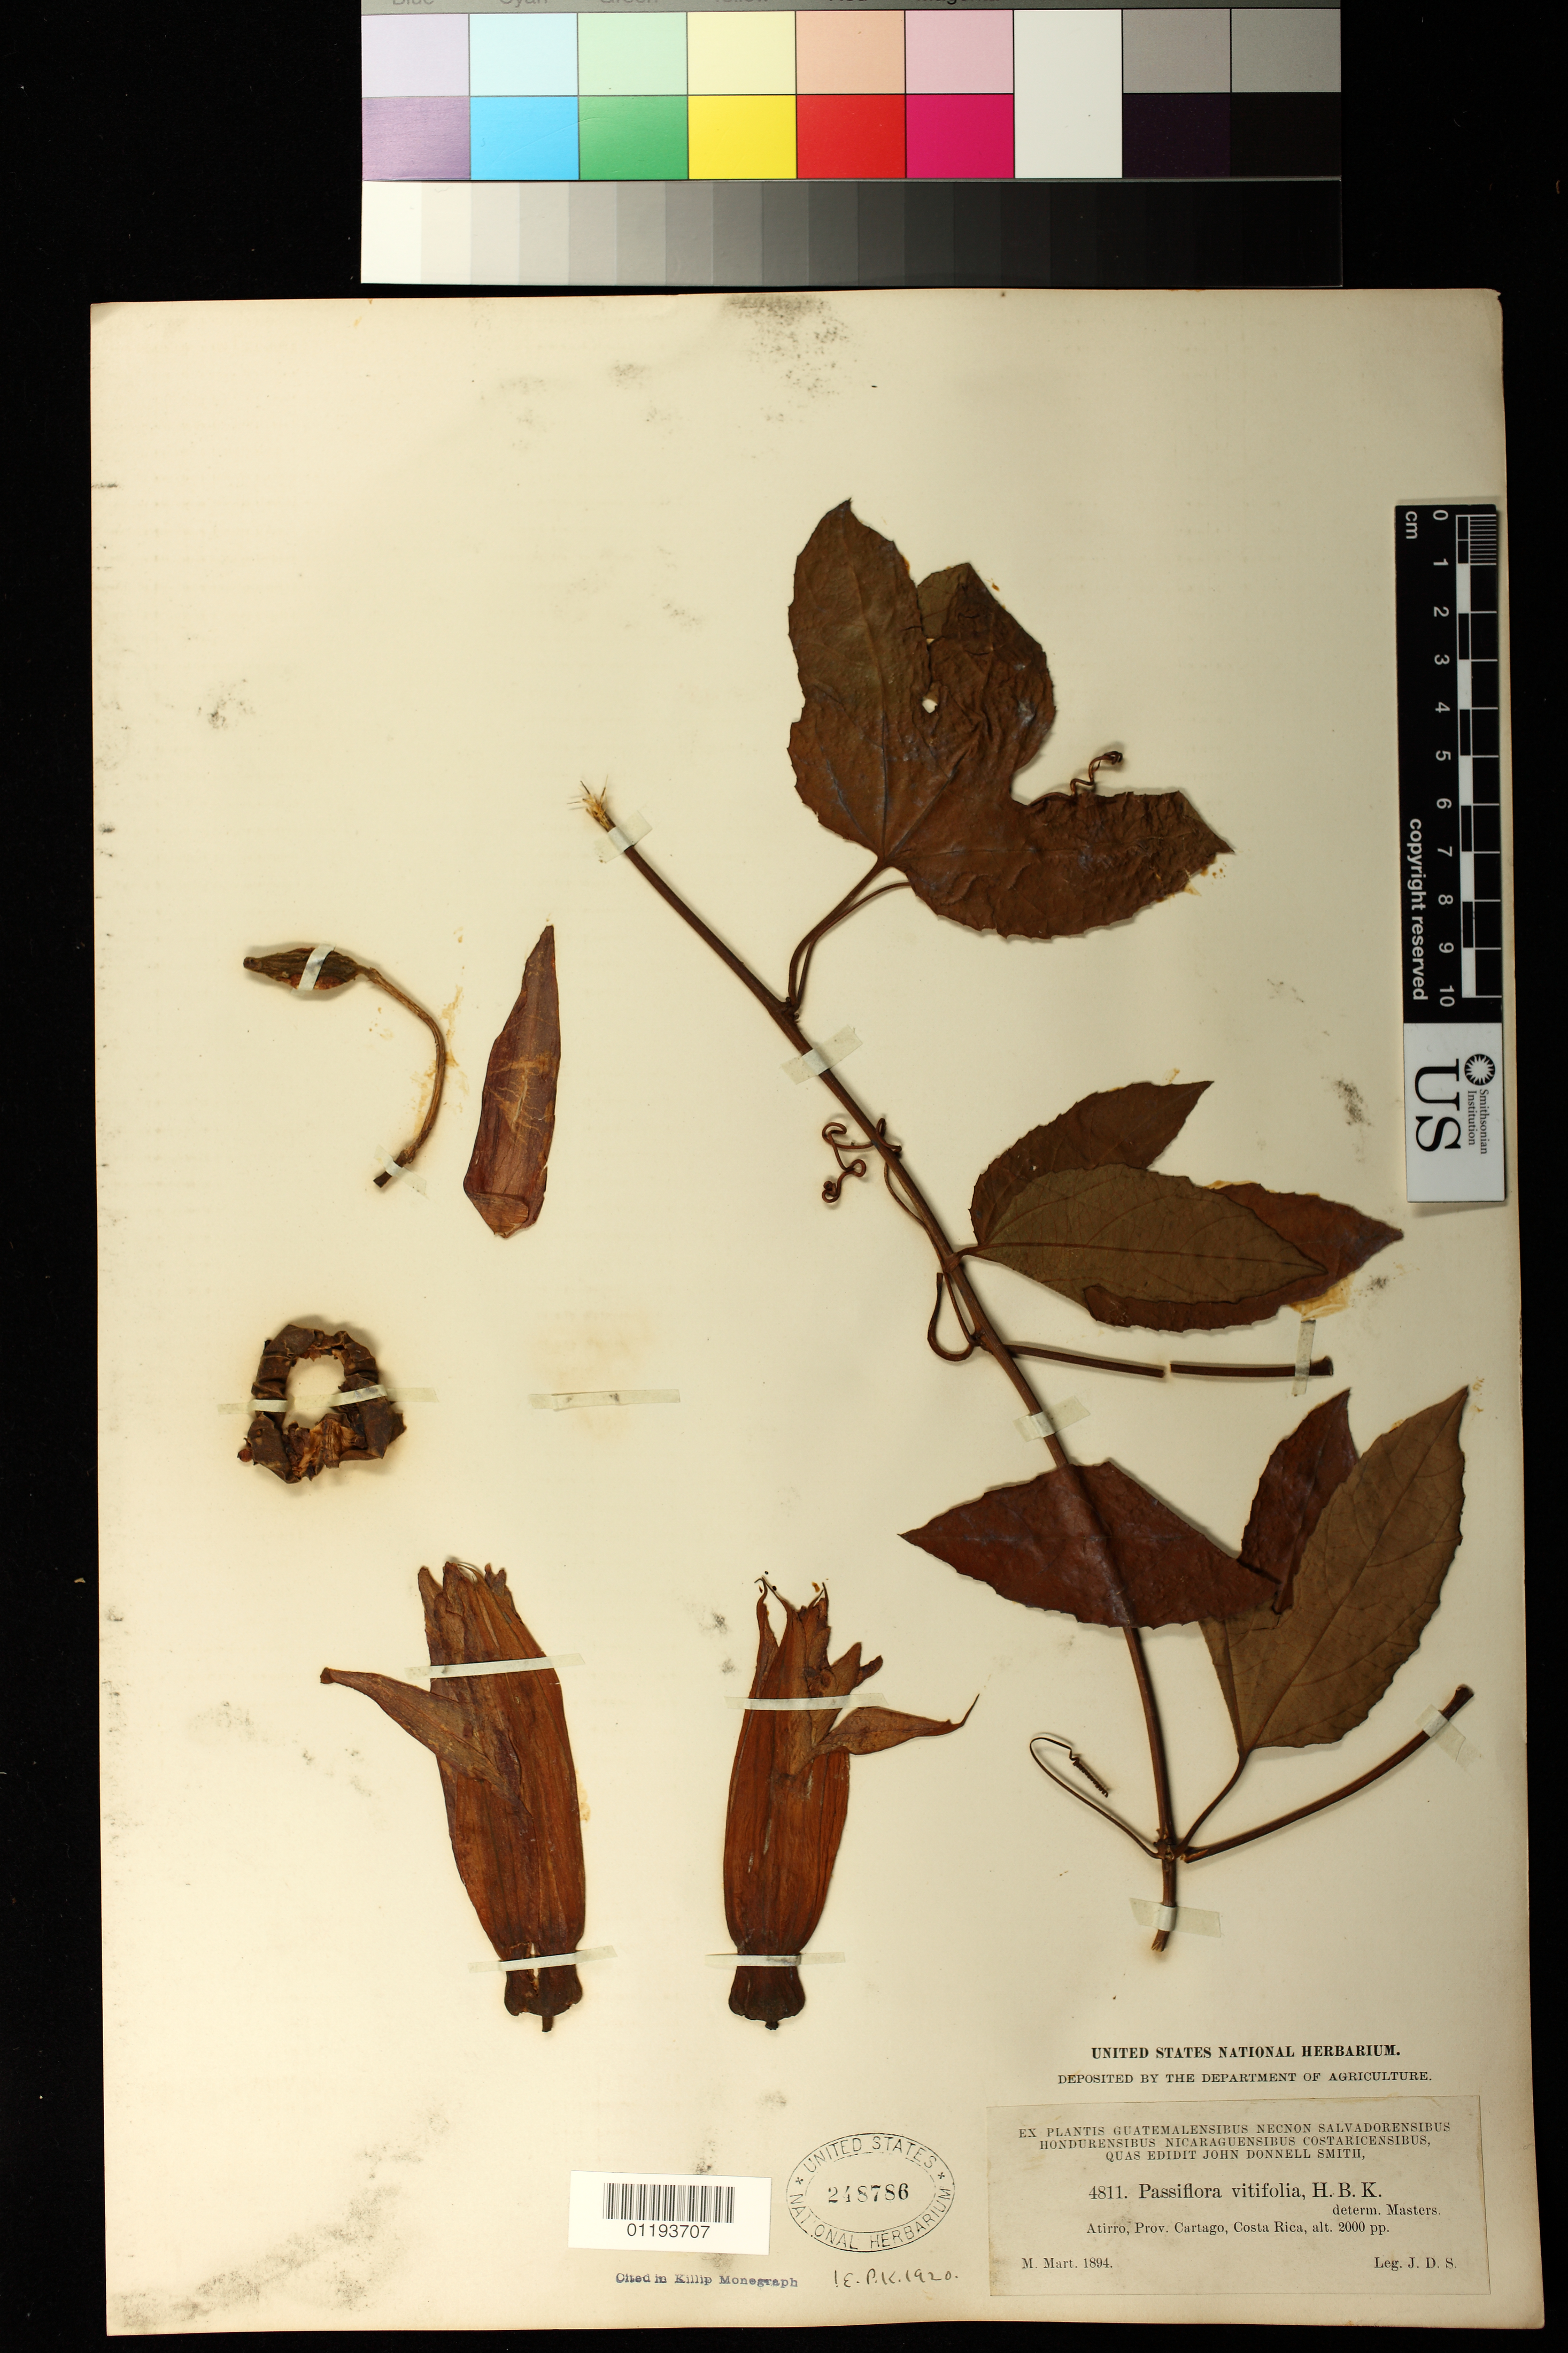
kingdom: Plantae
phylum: Tracheophyta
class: Magnoliopsida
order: Malpighiales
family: Passifloraceae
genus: Passiflora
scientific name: Passiflora vitifolia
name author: Kunth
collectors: J. Donnell Smith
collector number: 4811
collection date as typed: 1894-03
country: Costa Rica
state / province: Cartago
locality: Atirro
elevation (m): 198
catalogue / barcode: US 248786